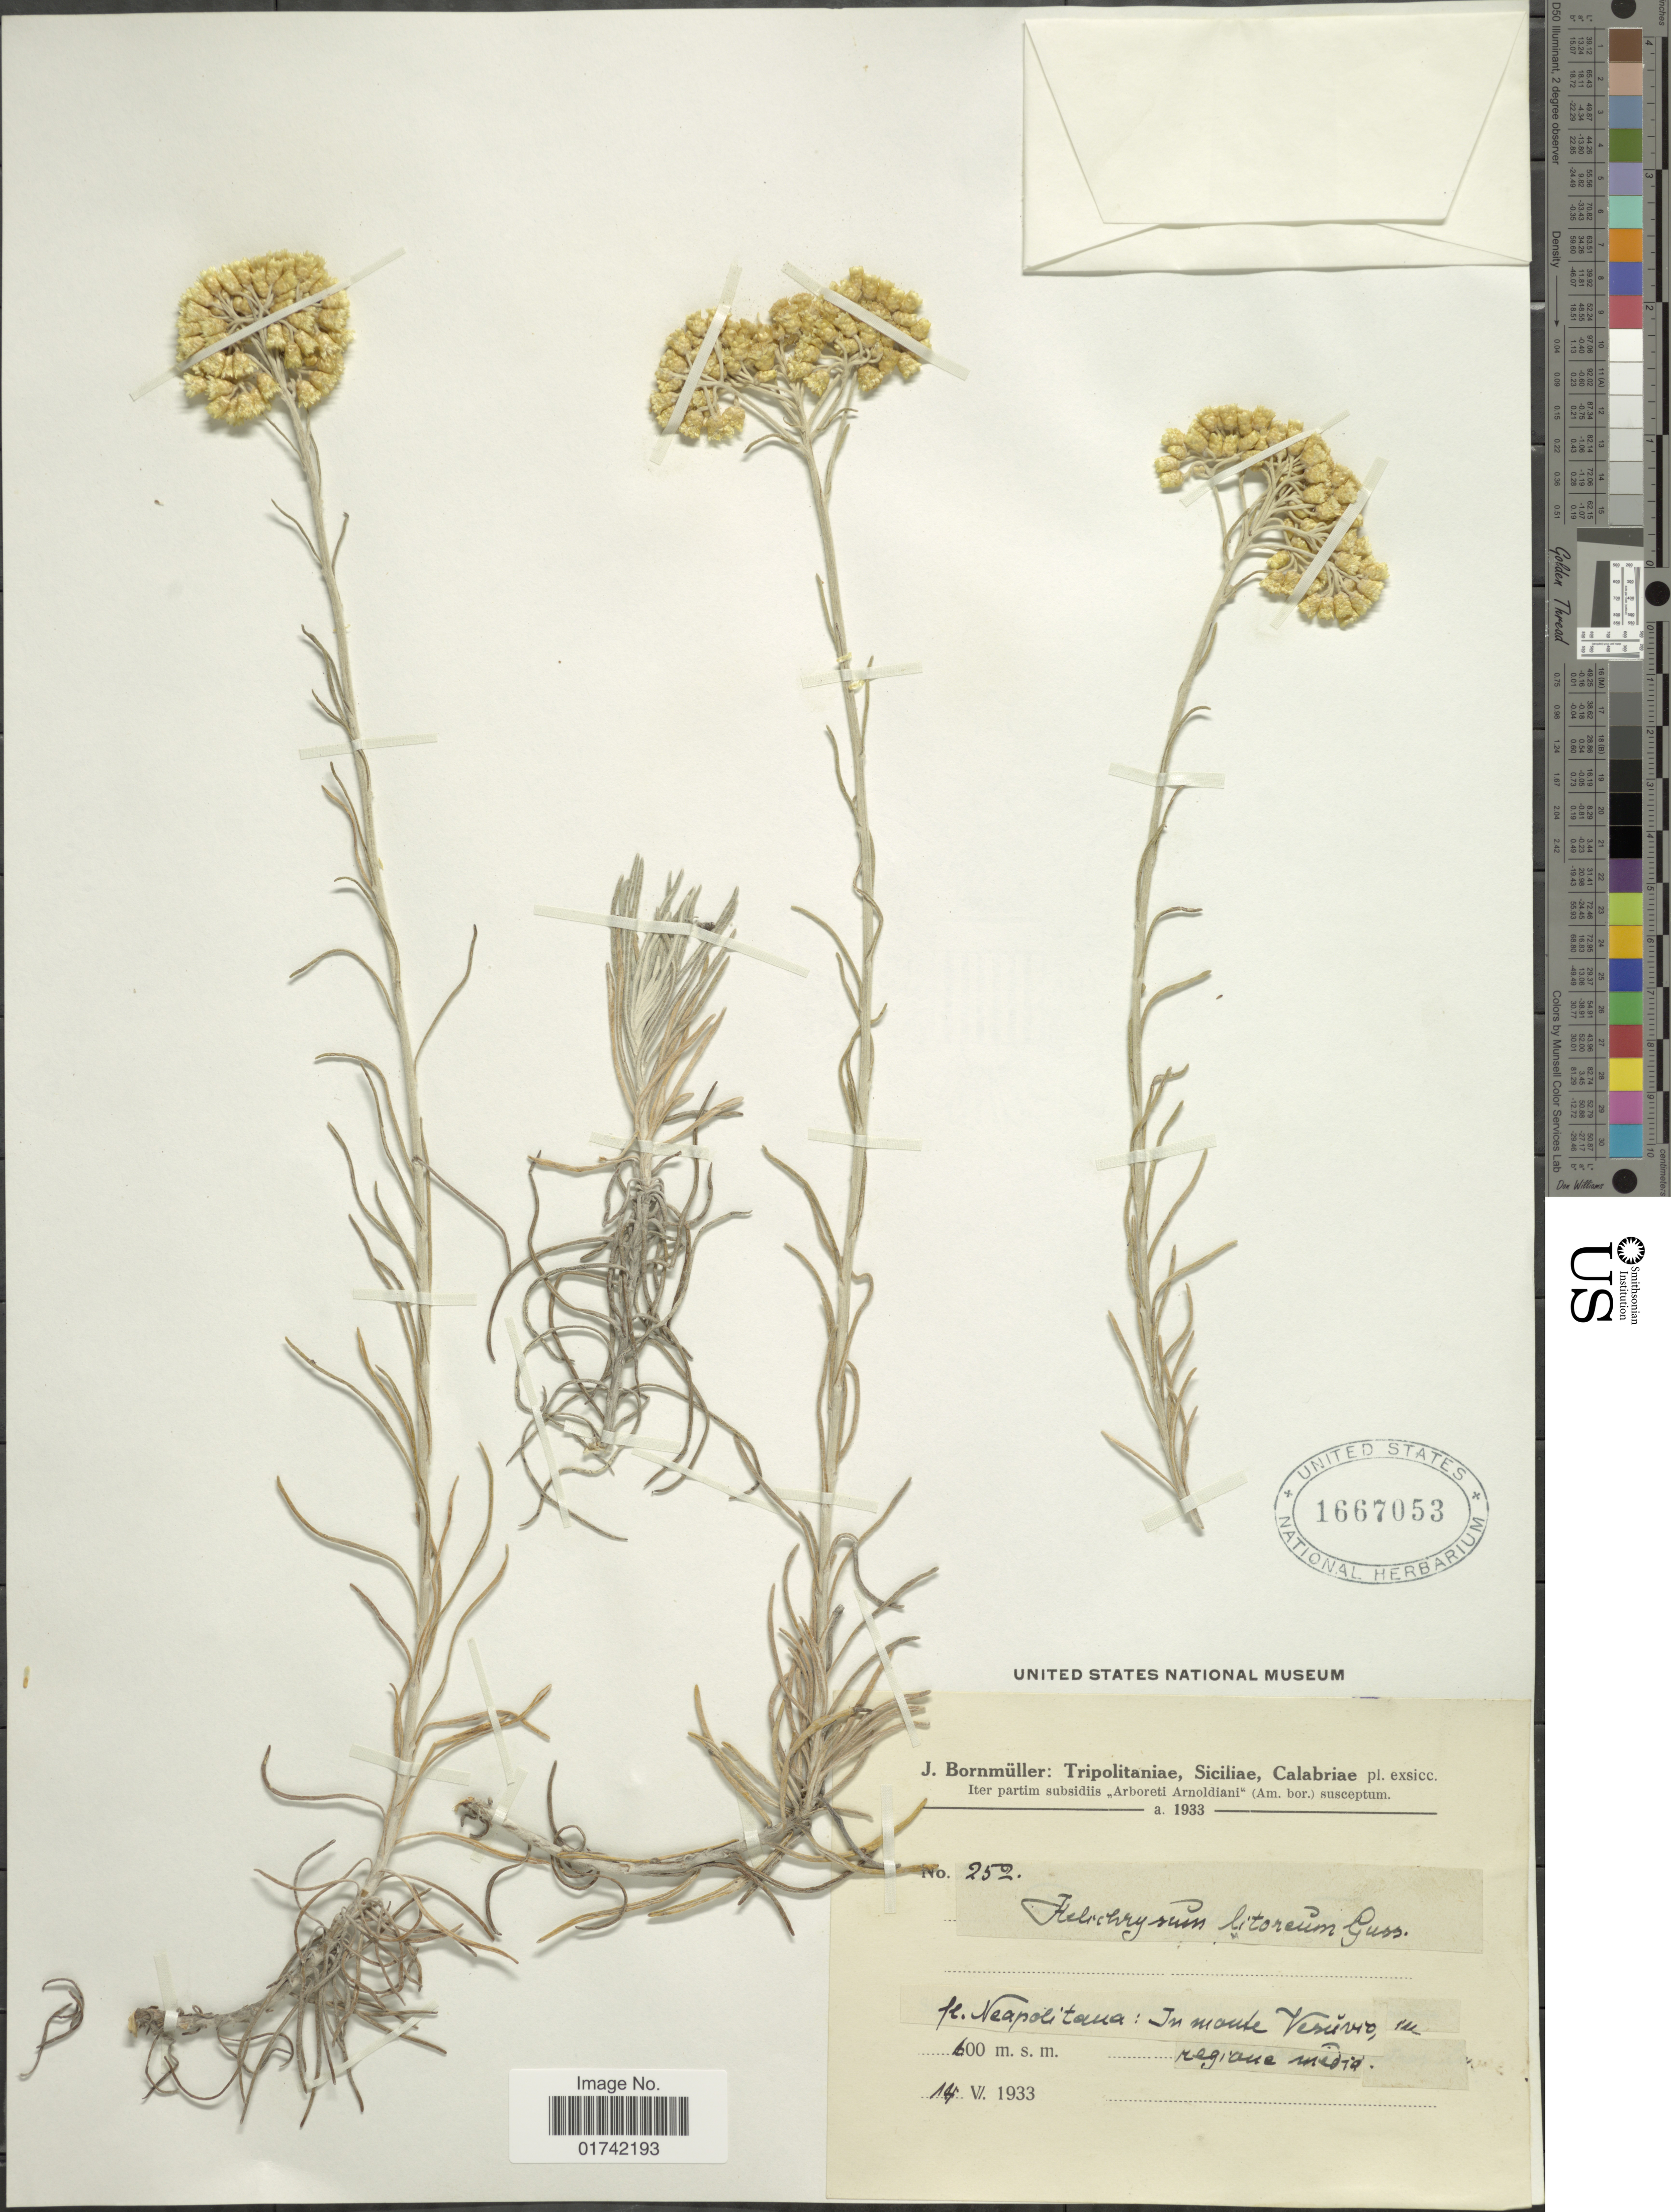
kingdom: Plantae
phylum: Tracheophyta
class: Magnoliopsida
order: Asterales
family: Asteraceae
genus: Helichrysum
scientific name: Helichrysum litoreum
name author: Gussone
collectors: J. Bornmüller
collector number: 252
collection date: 1933-06-14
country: Italy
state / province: Campania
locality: Neapolitana: In Monte Vesurio [interpreted]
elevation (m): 600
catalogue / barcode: US 1667053